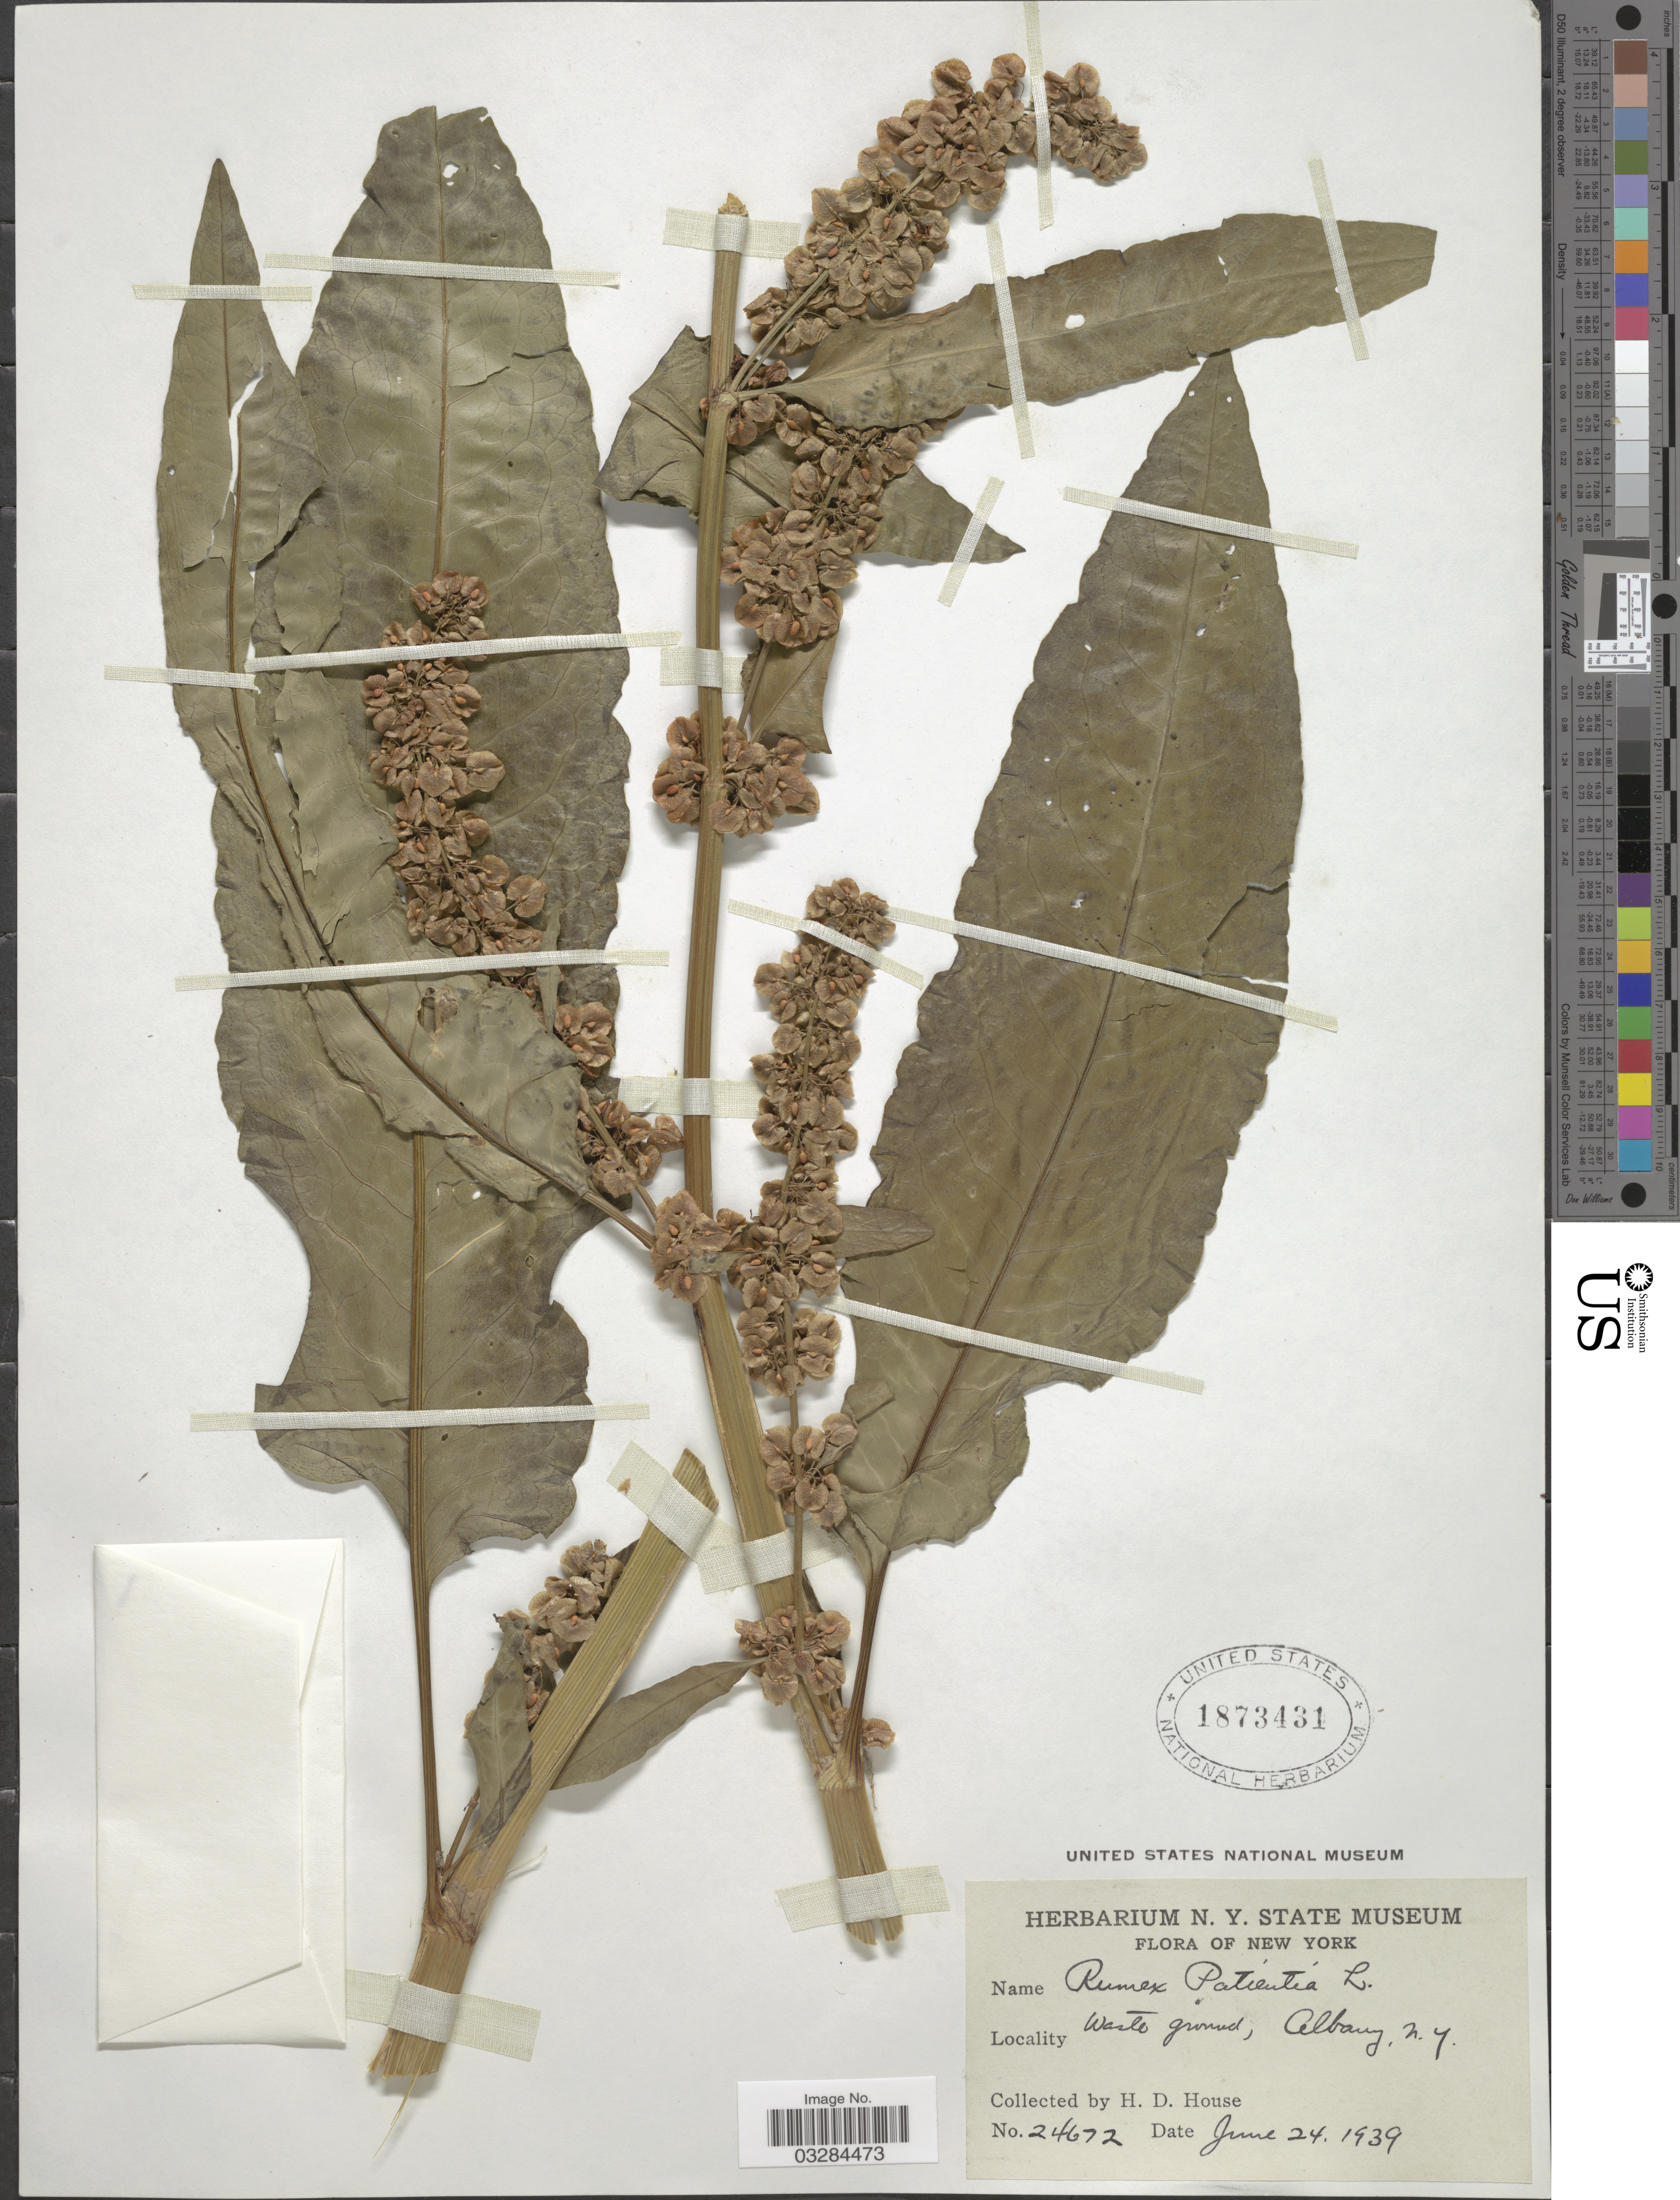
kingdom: Plantae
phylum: Tracheophyta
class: Magnoliopsida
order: Caryophyllales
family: Polygonaceae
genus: Rumex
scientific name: Rumex patientia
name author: L.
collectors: H. D. House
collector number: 24672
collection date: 1939-06-24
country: United States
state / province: New York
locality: Waste ground, Celbany.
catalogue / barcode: US 1873431